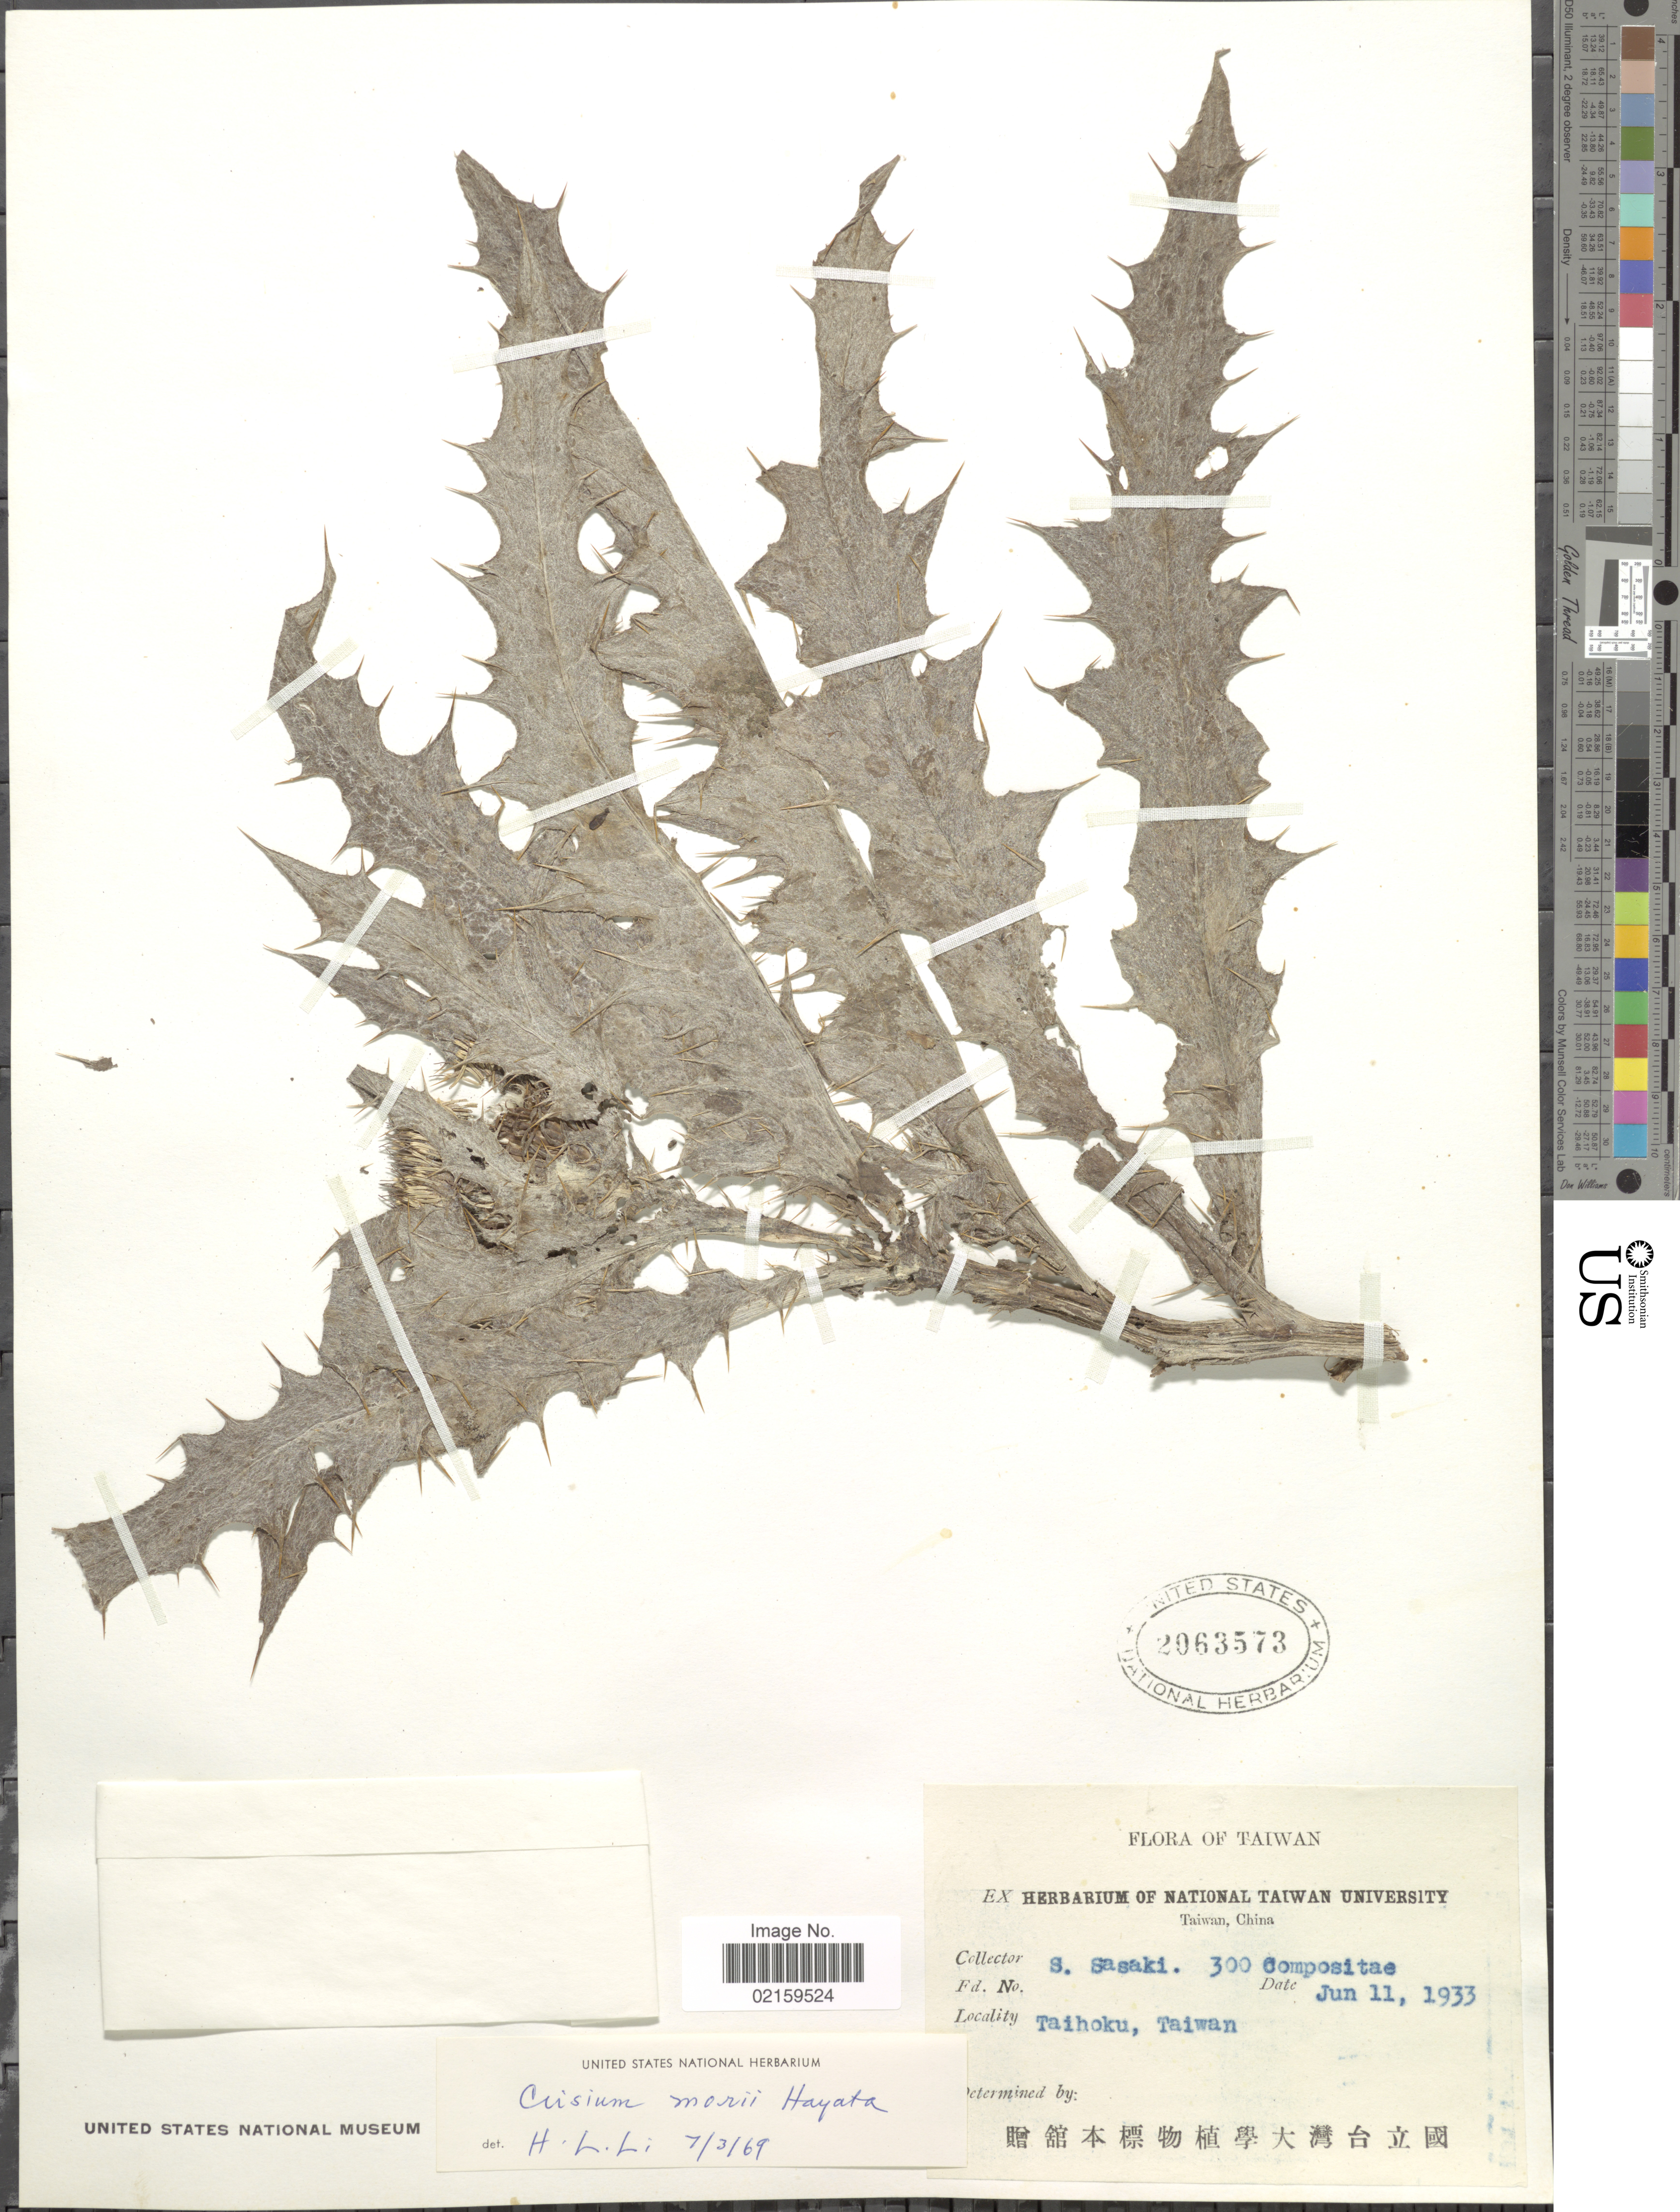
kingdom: Plantae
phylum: Tracheophyta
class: Magnoliopsida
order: Asterales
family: Asteraceae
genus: Cirsium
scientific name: Cirsium morii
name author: Hayata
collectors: S. Sasaki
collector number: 300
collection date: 1933-06-11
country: Taiwan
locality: Taihoku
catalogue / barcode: US 2063573